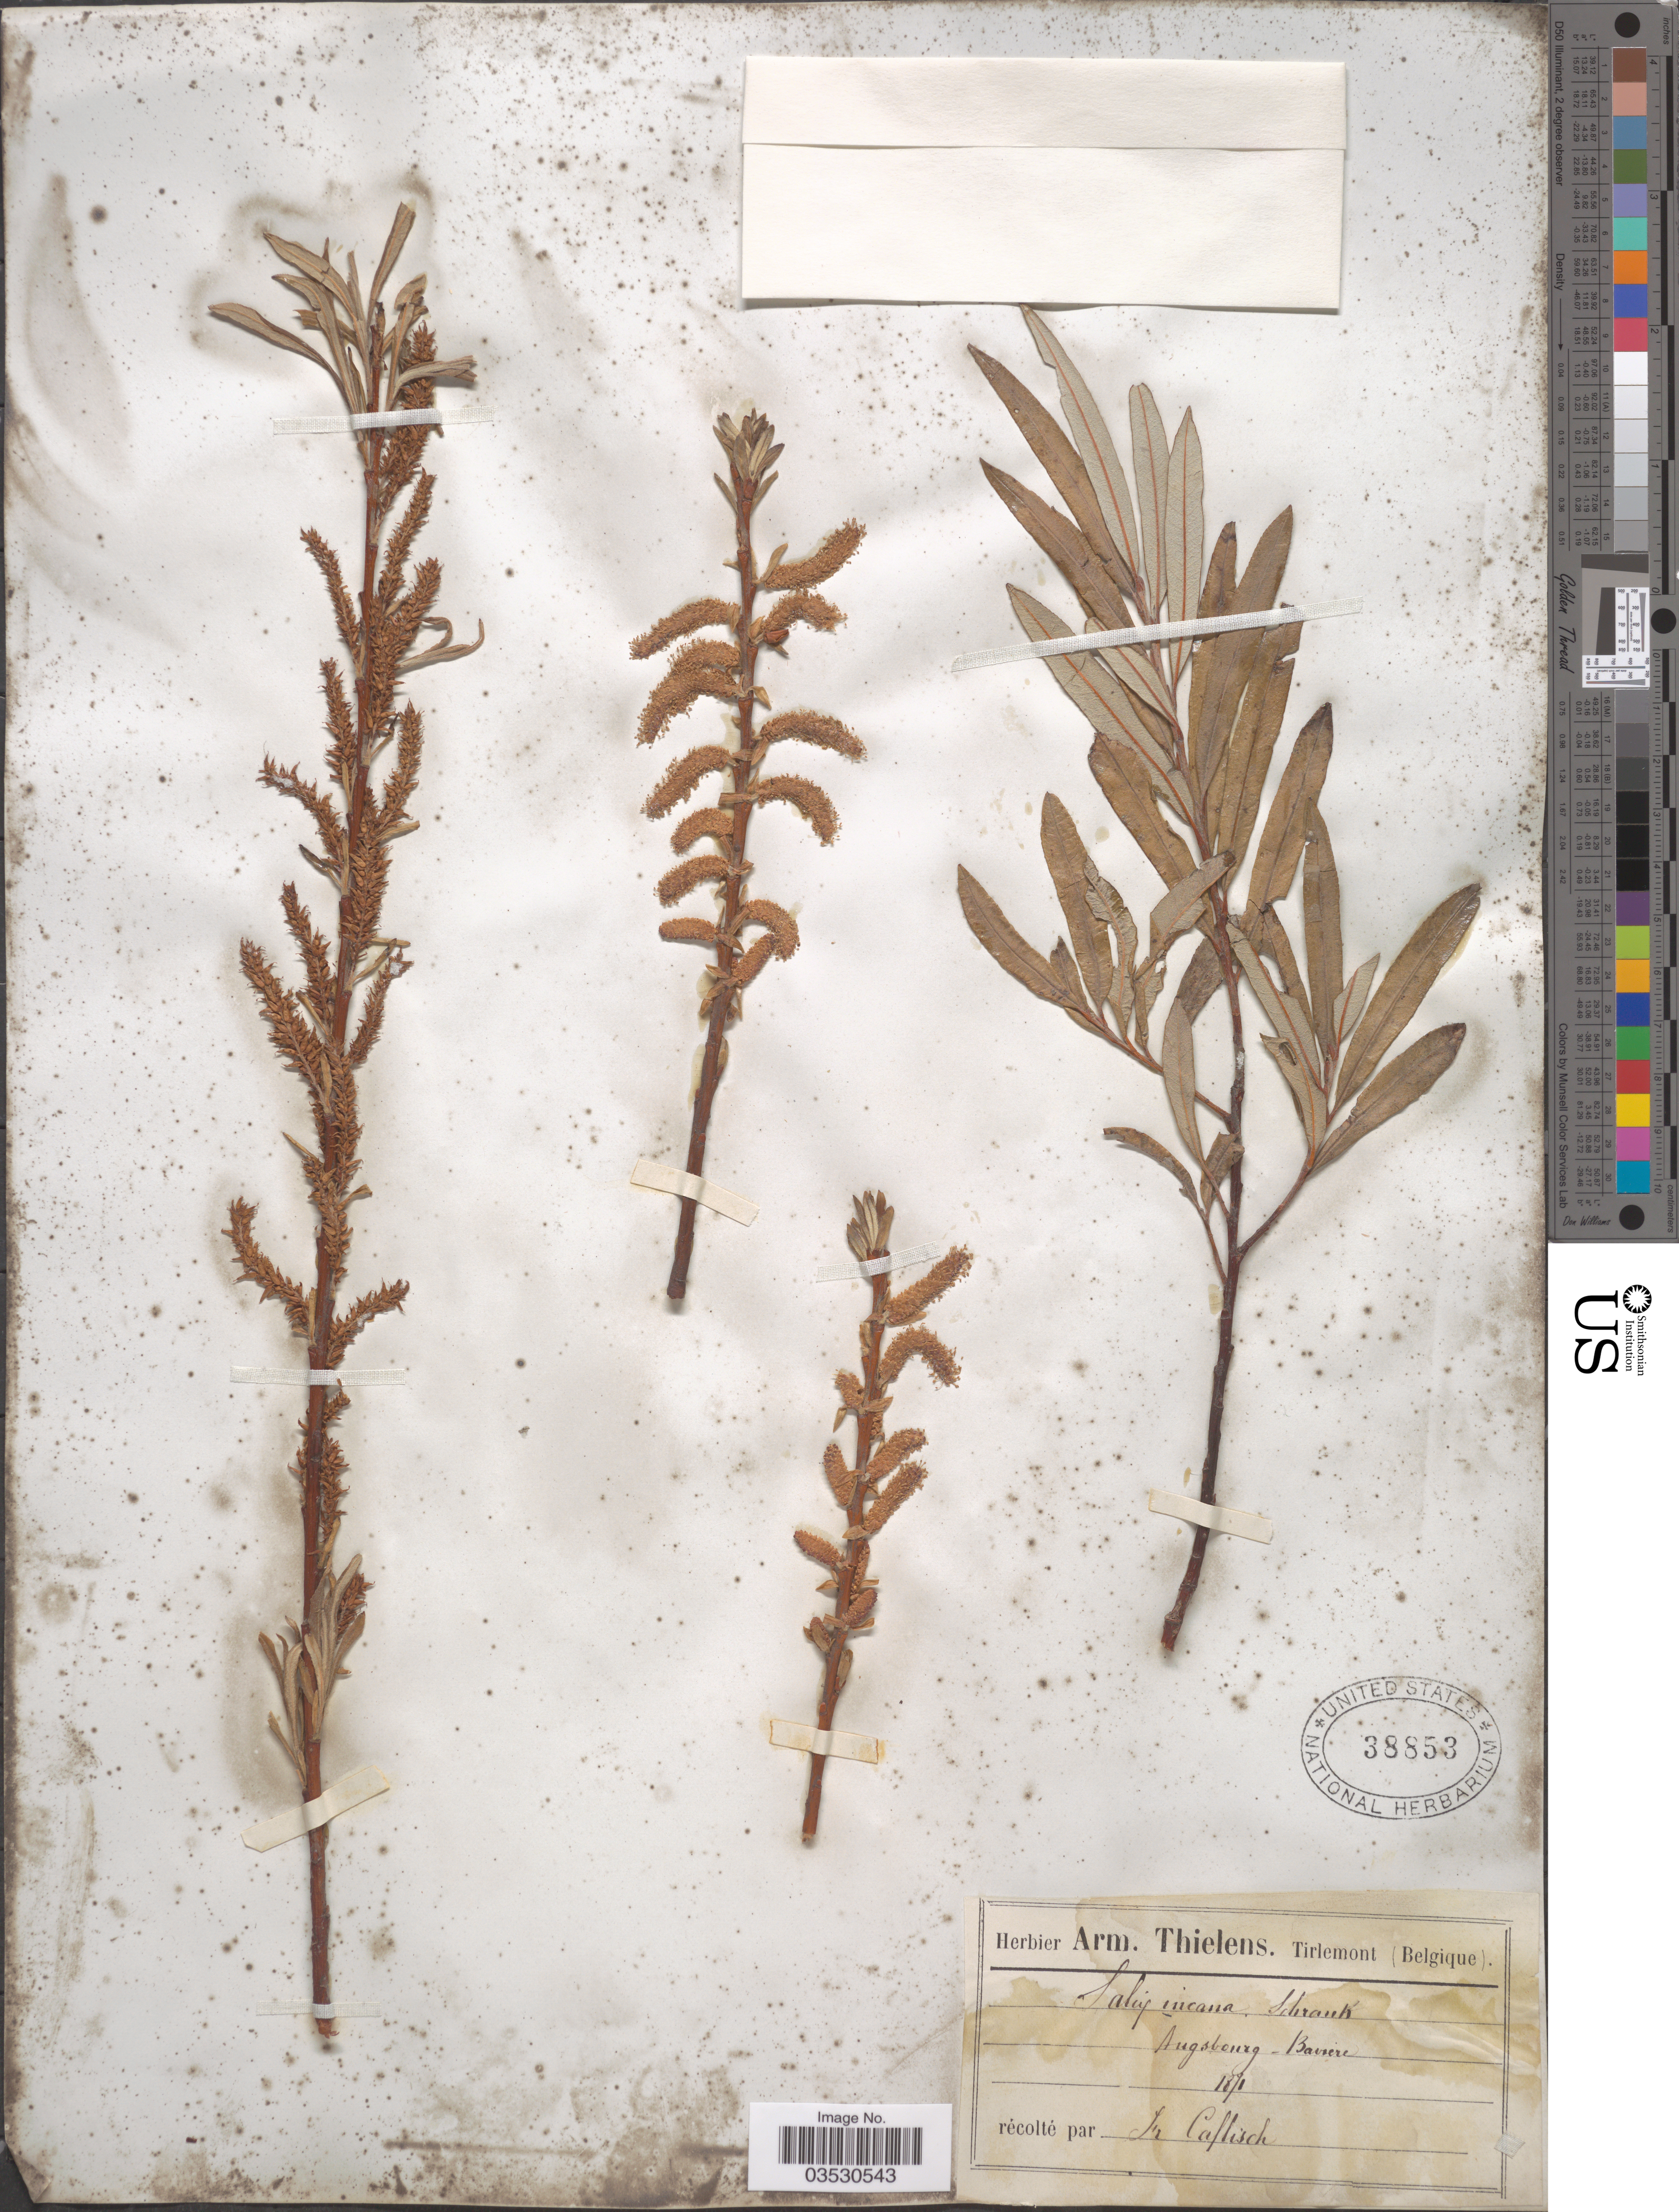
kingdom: Plantae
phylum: Tracheophyta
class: Magnoliopsida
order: Malpighiales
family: Salicaceae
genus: Salix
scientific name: Salix incana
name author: Michx.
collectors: J. F. Caflisch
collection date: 1871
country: Germany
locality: Augsbourg - Baviere.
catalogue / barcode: US 38853